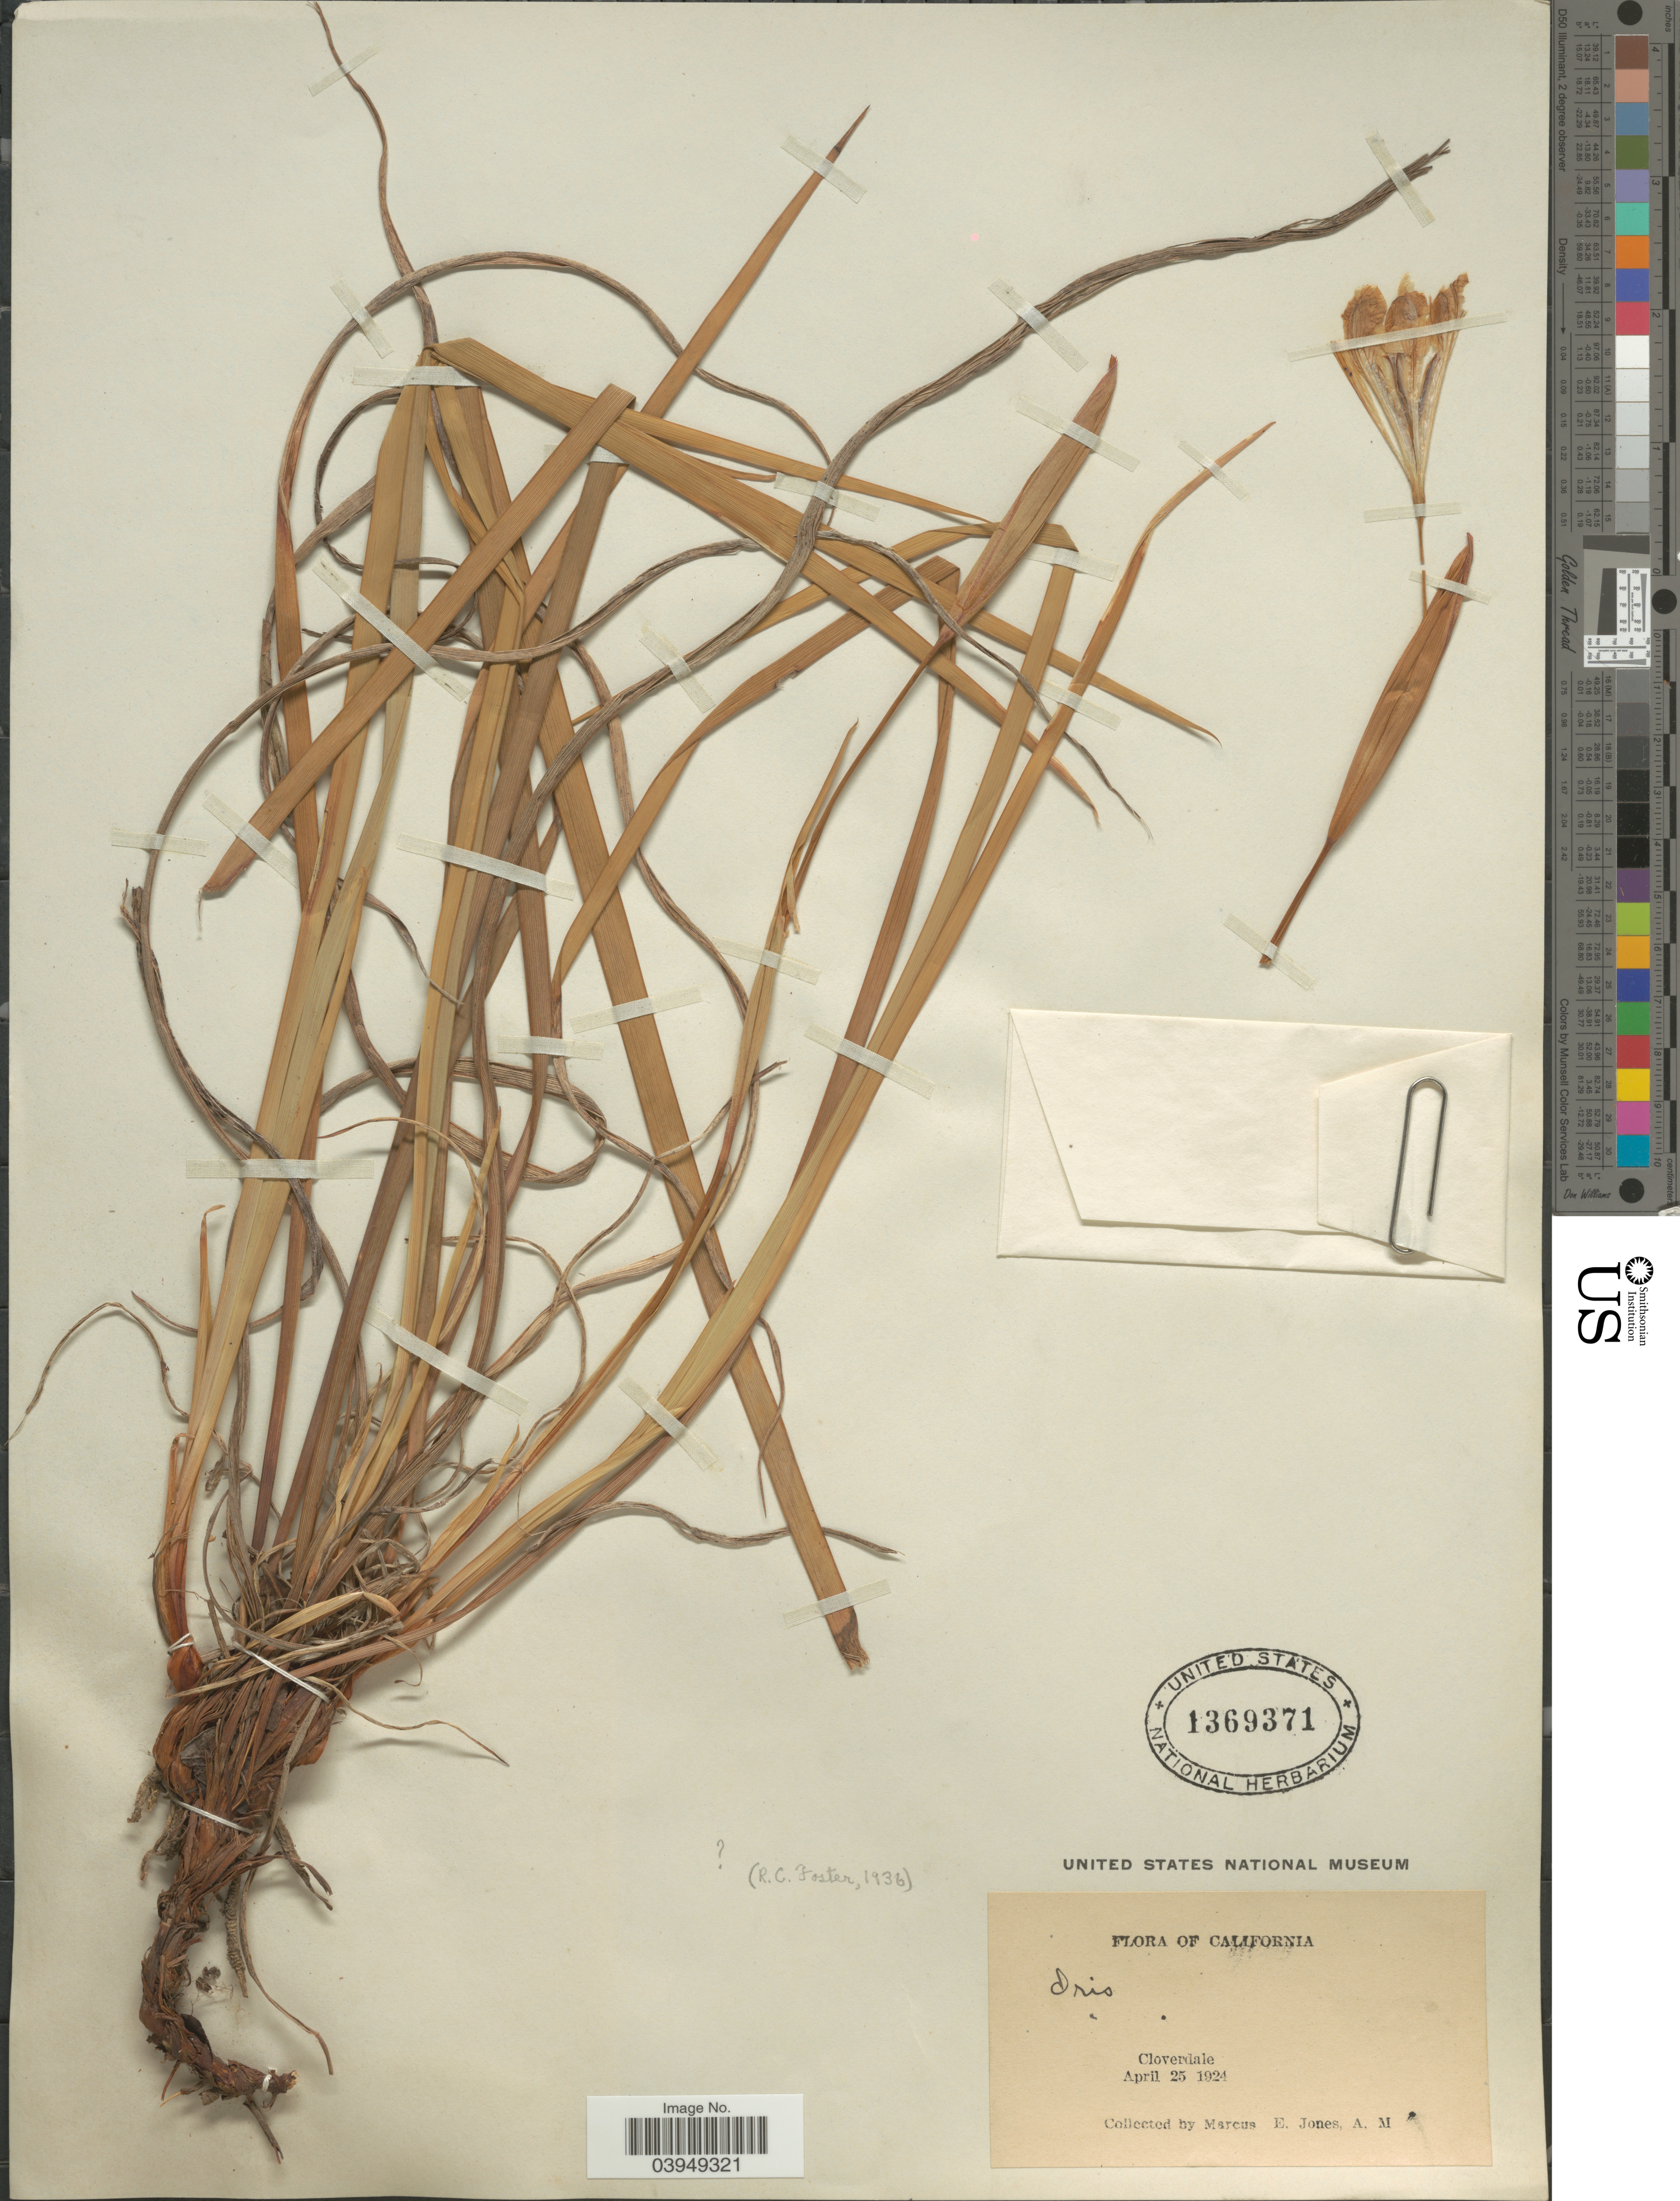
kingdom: Plantae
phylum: Tracheophyta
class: Liliopsida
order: Asparagales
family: Iridaceae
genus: Iris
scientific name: Iris sp.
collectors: M. E. Jones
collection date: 1924-04-25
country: United States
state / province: California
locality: Cloverdale.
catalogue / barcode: US 1369371